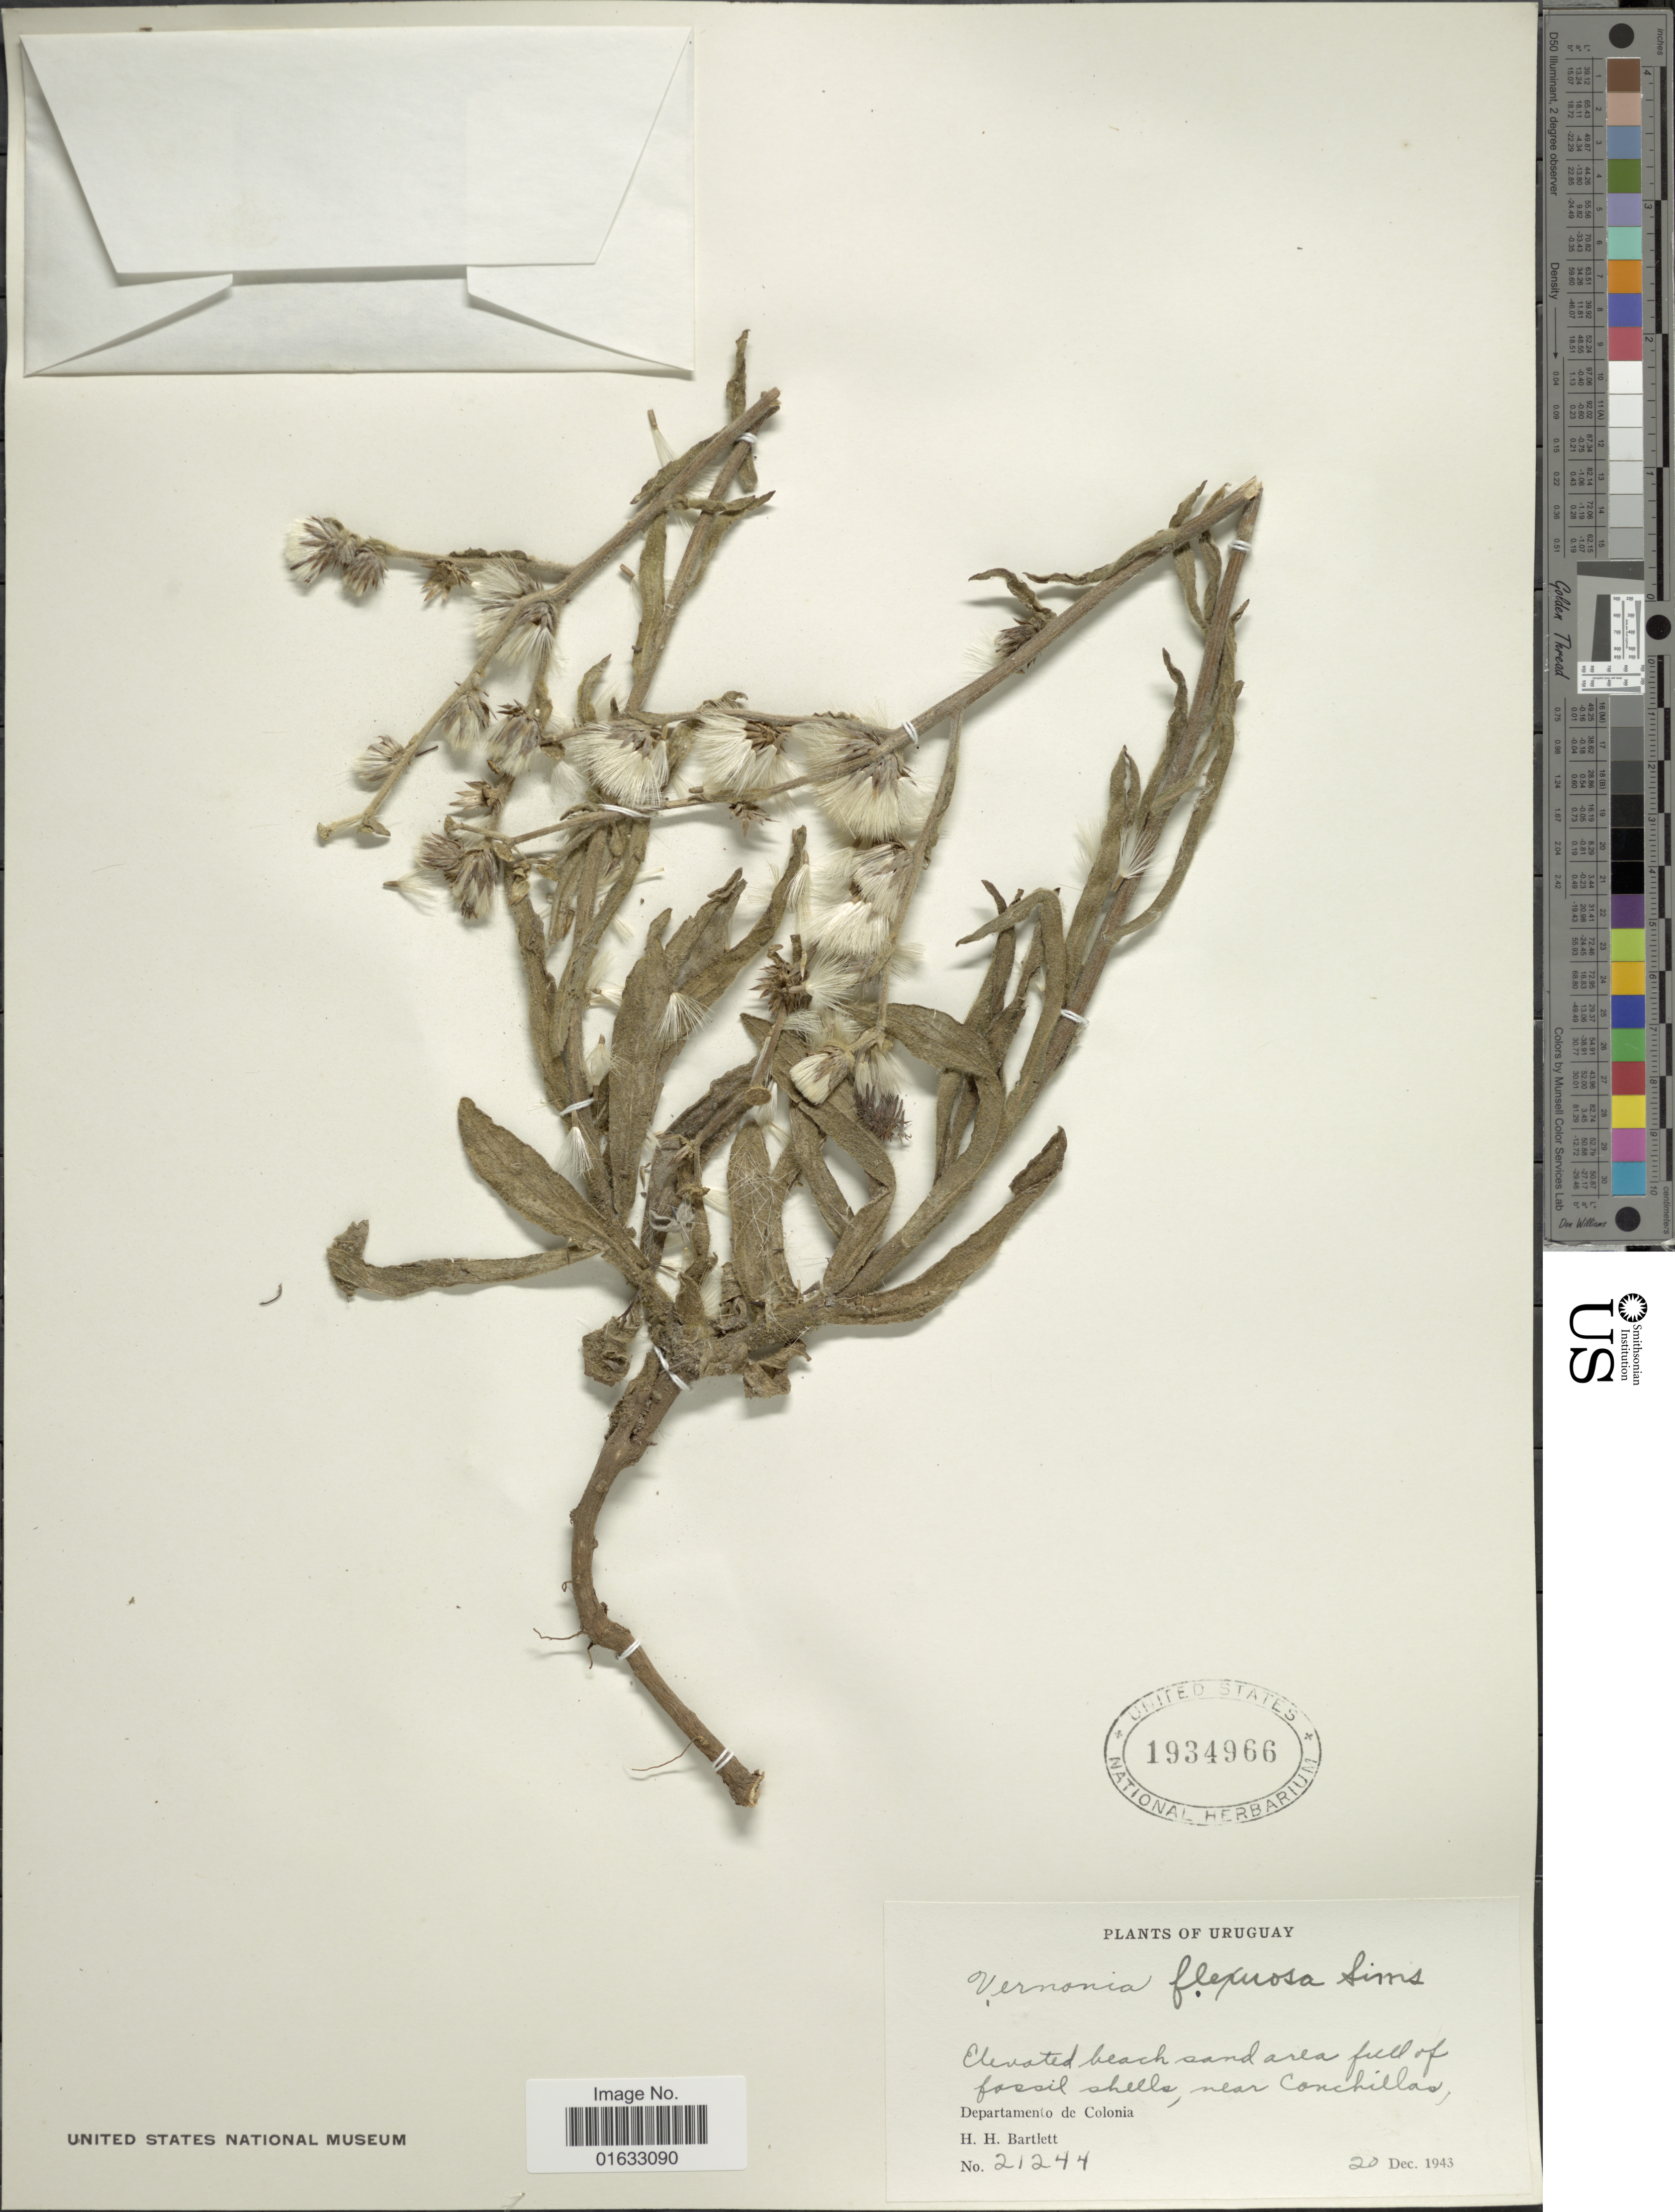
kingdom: Plantae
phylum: Tracheophyta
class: Magnoliopsida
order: Asterales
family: Asteraceae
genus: Chrysolaena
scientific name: Chrysolaena flexuosa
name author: (Sims) H. Rob.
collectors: H. H. Bartlett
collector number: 21244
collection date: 1943-12-20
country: Uruguay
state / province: Colonia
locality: Uruguay, Departamento de Colonia, near Conchillas.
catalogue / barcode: US 1934966